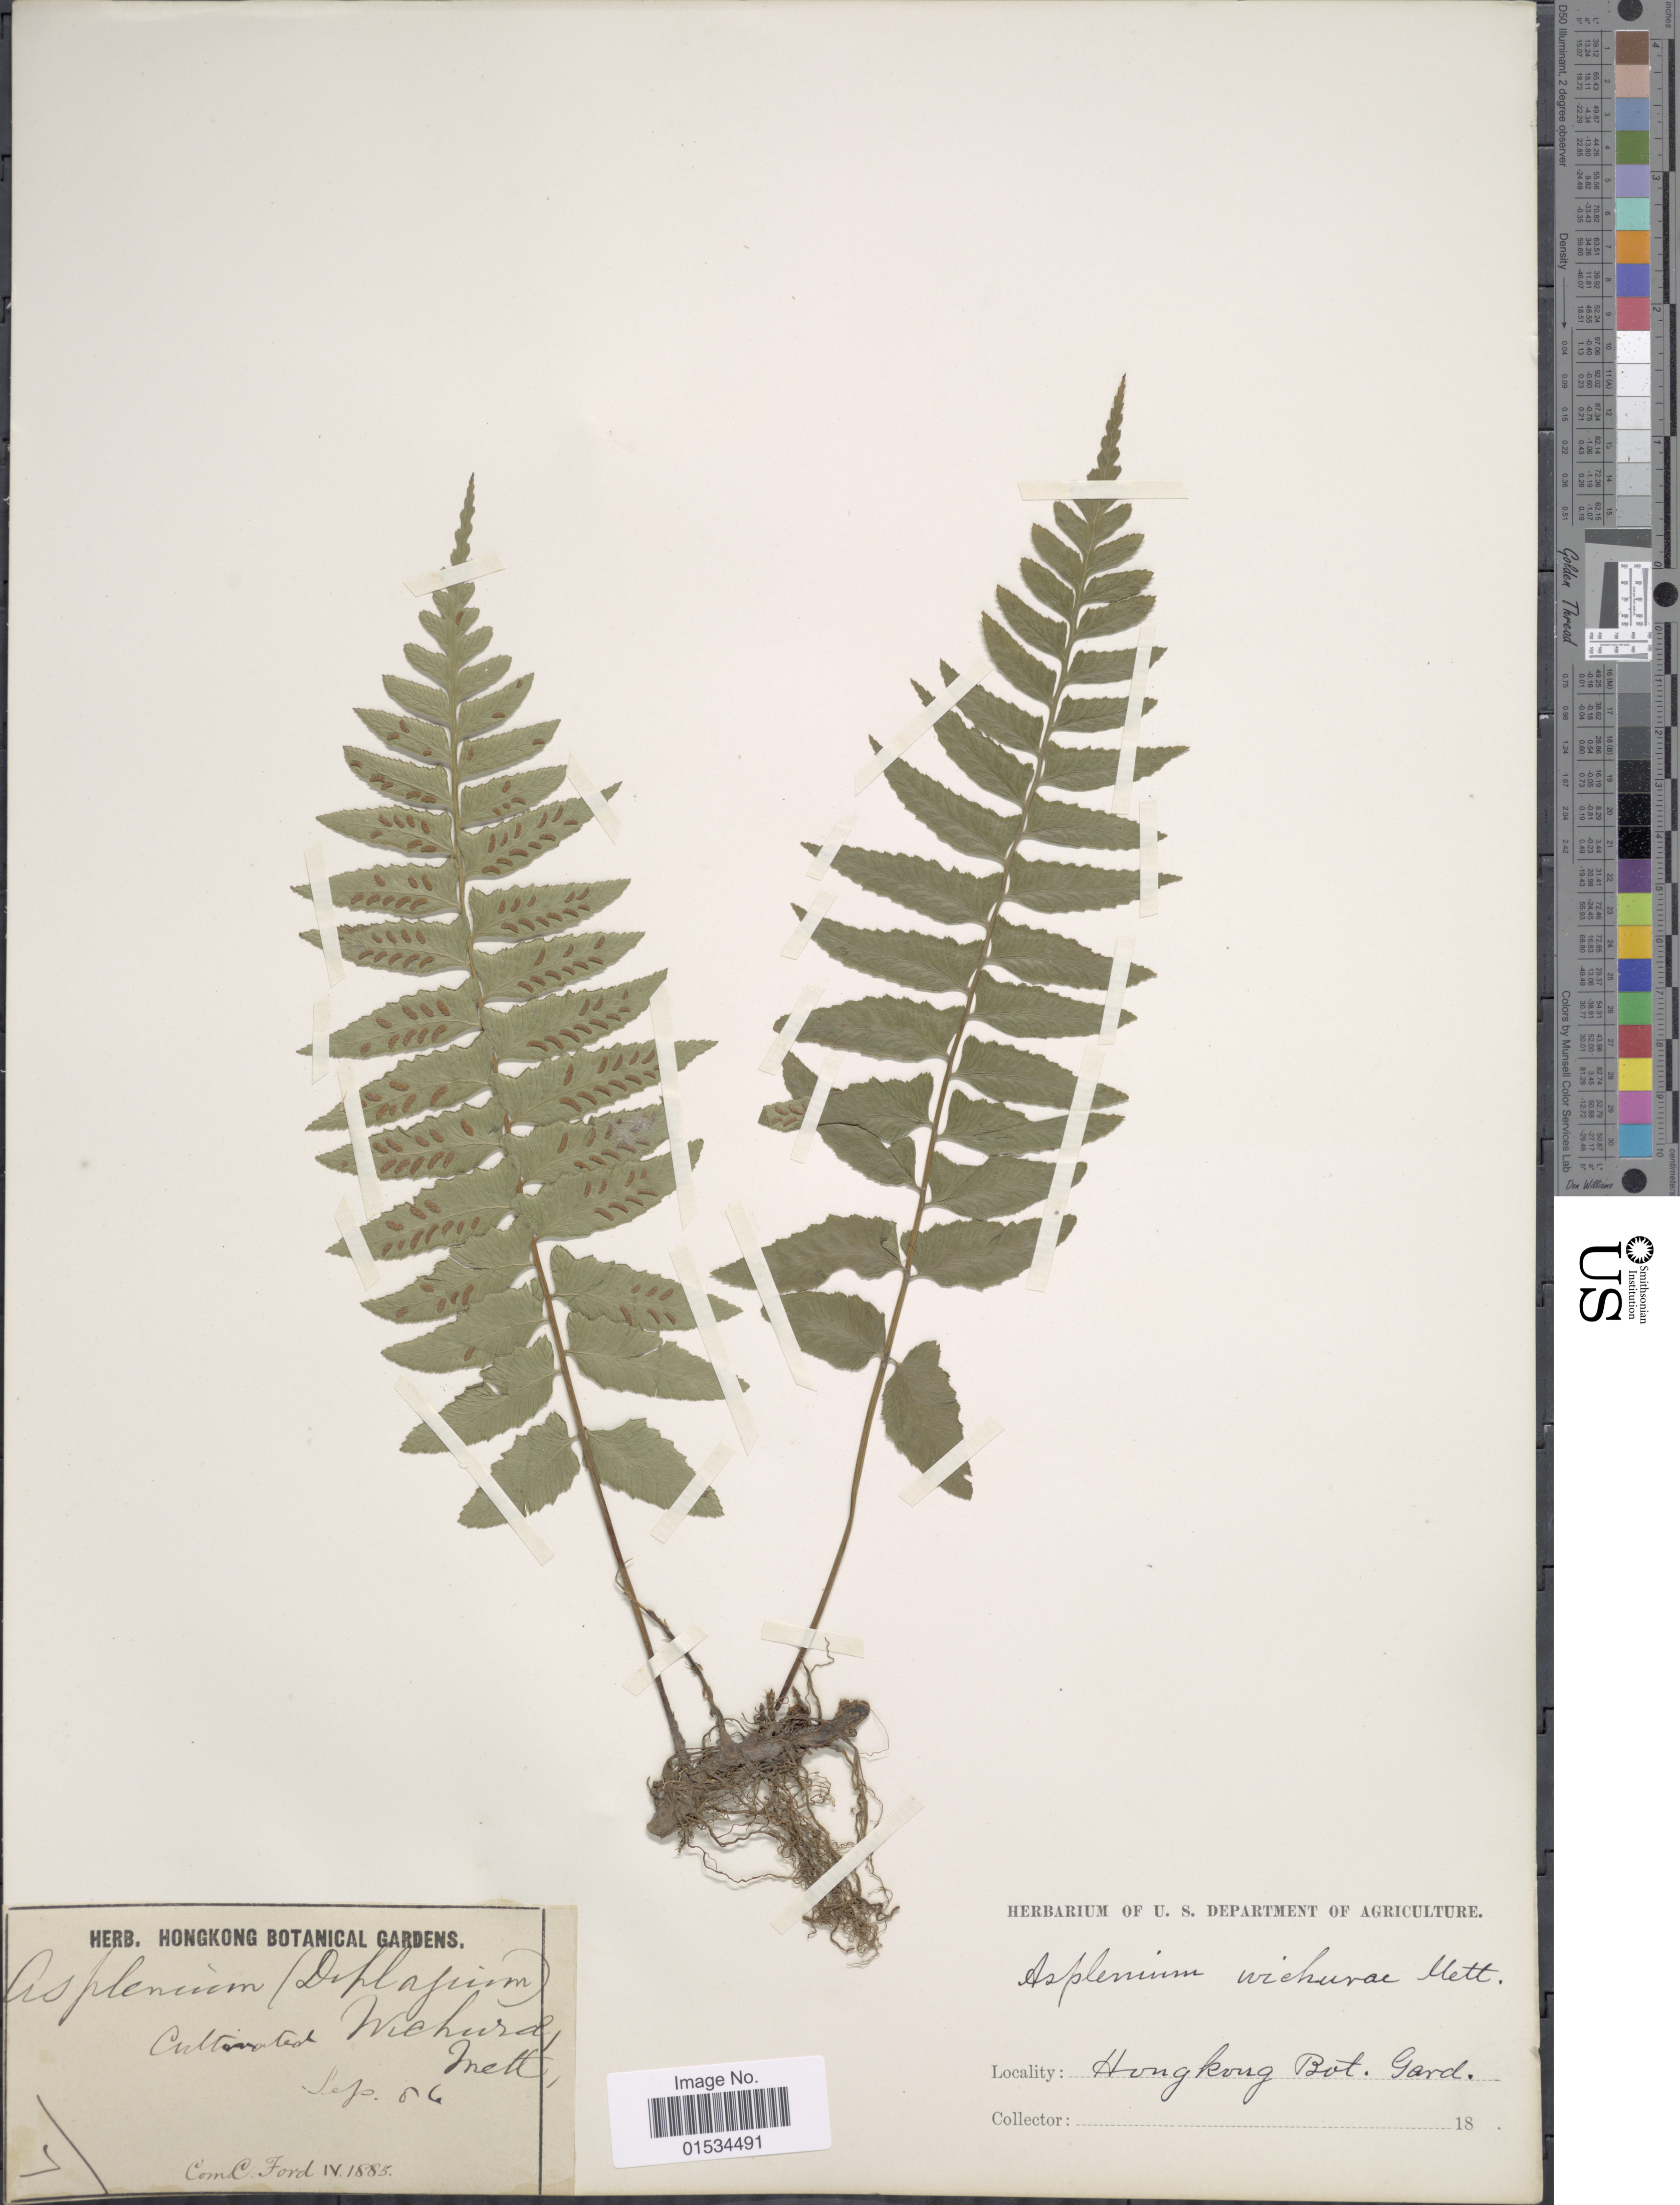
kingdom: Plantae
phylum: Tracheophyta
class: Polypodiopsida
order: Polypodiales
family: Athyriaceae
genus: Diplazium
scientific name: Diplazium wichurae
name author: (Mett.) Diels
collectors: Facchini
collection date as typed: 18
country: China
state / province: Hong Kong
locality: Hongkong Bot. Gard., cultivated